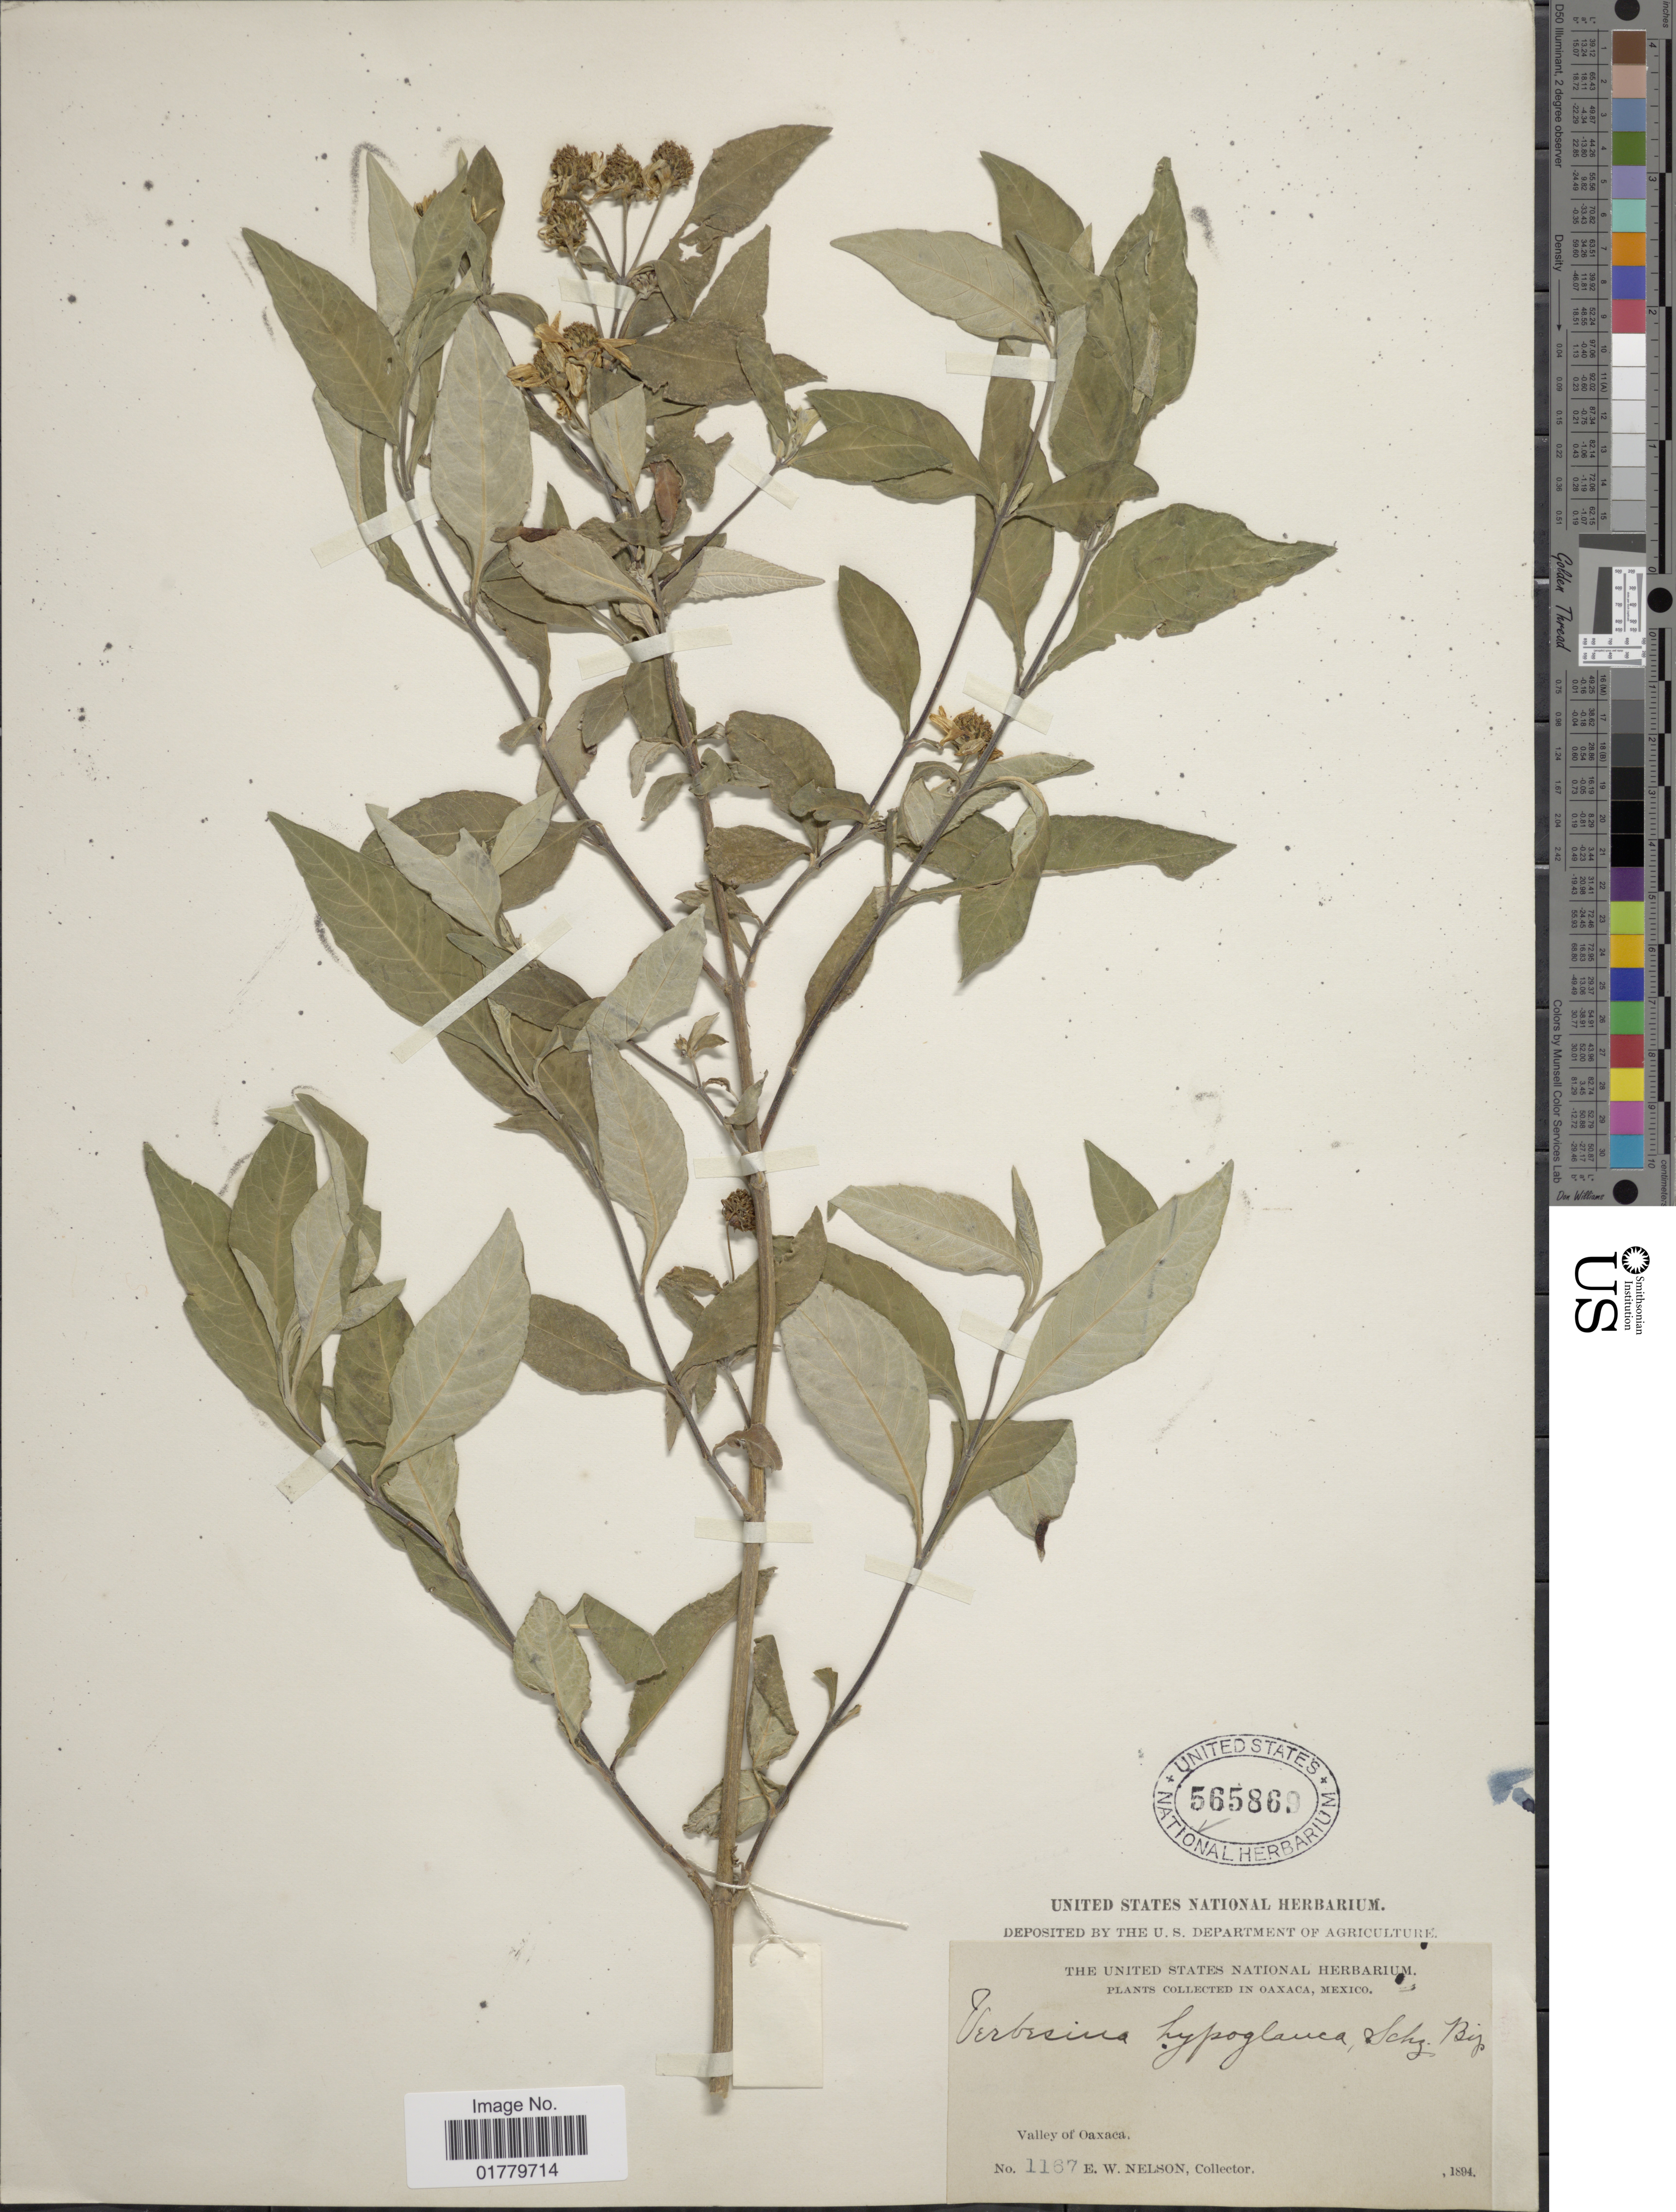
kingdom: Plantae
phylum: Tracheophyta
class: Magnoliopsida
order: Asterales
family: Asteraceae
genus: Verbesina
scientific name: Verbesina hypoglauca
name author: Sch. Bip. ex Klatt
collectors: E. W. Nelson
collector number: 1167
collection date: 1894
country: Mexico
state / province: Oaxaca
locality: Valley of Oaxaca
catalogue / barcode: US 565869